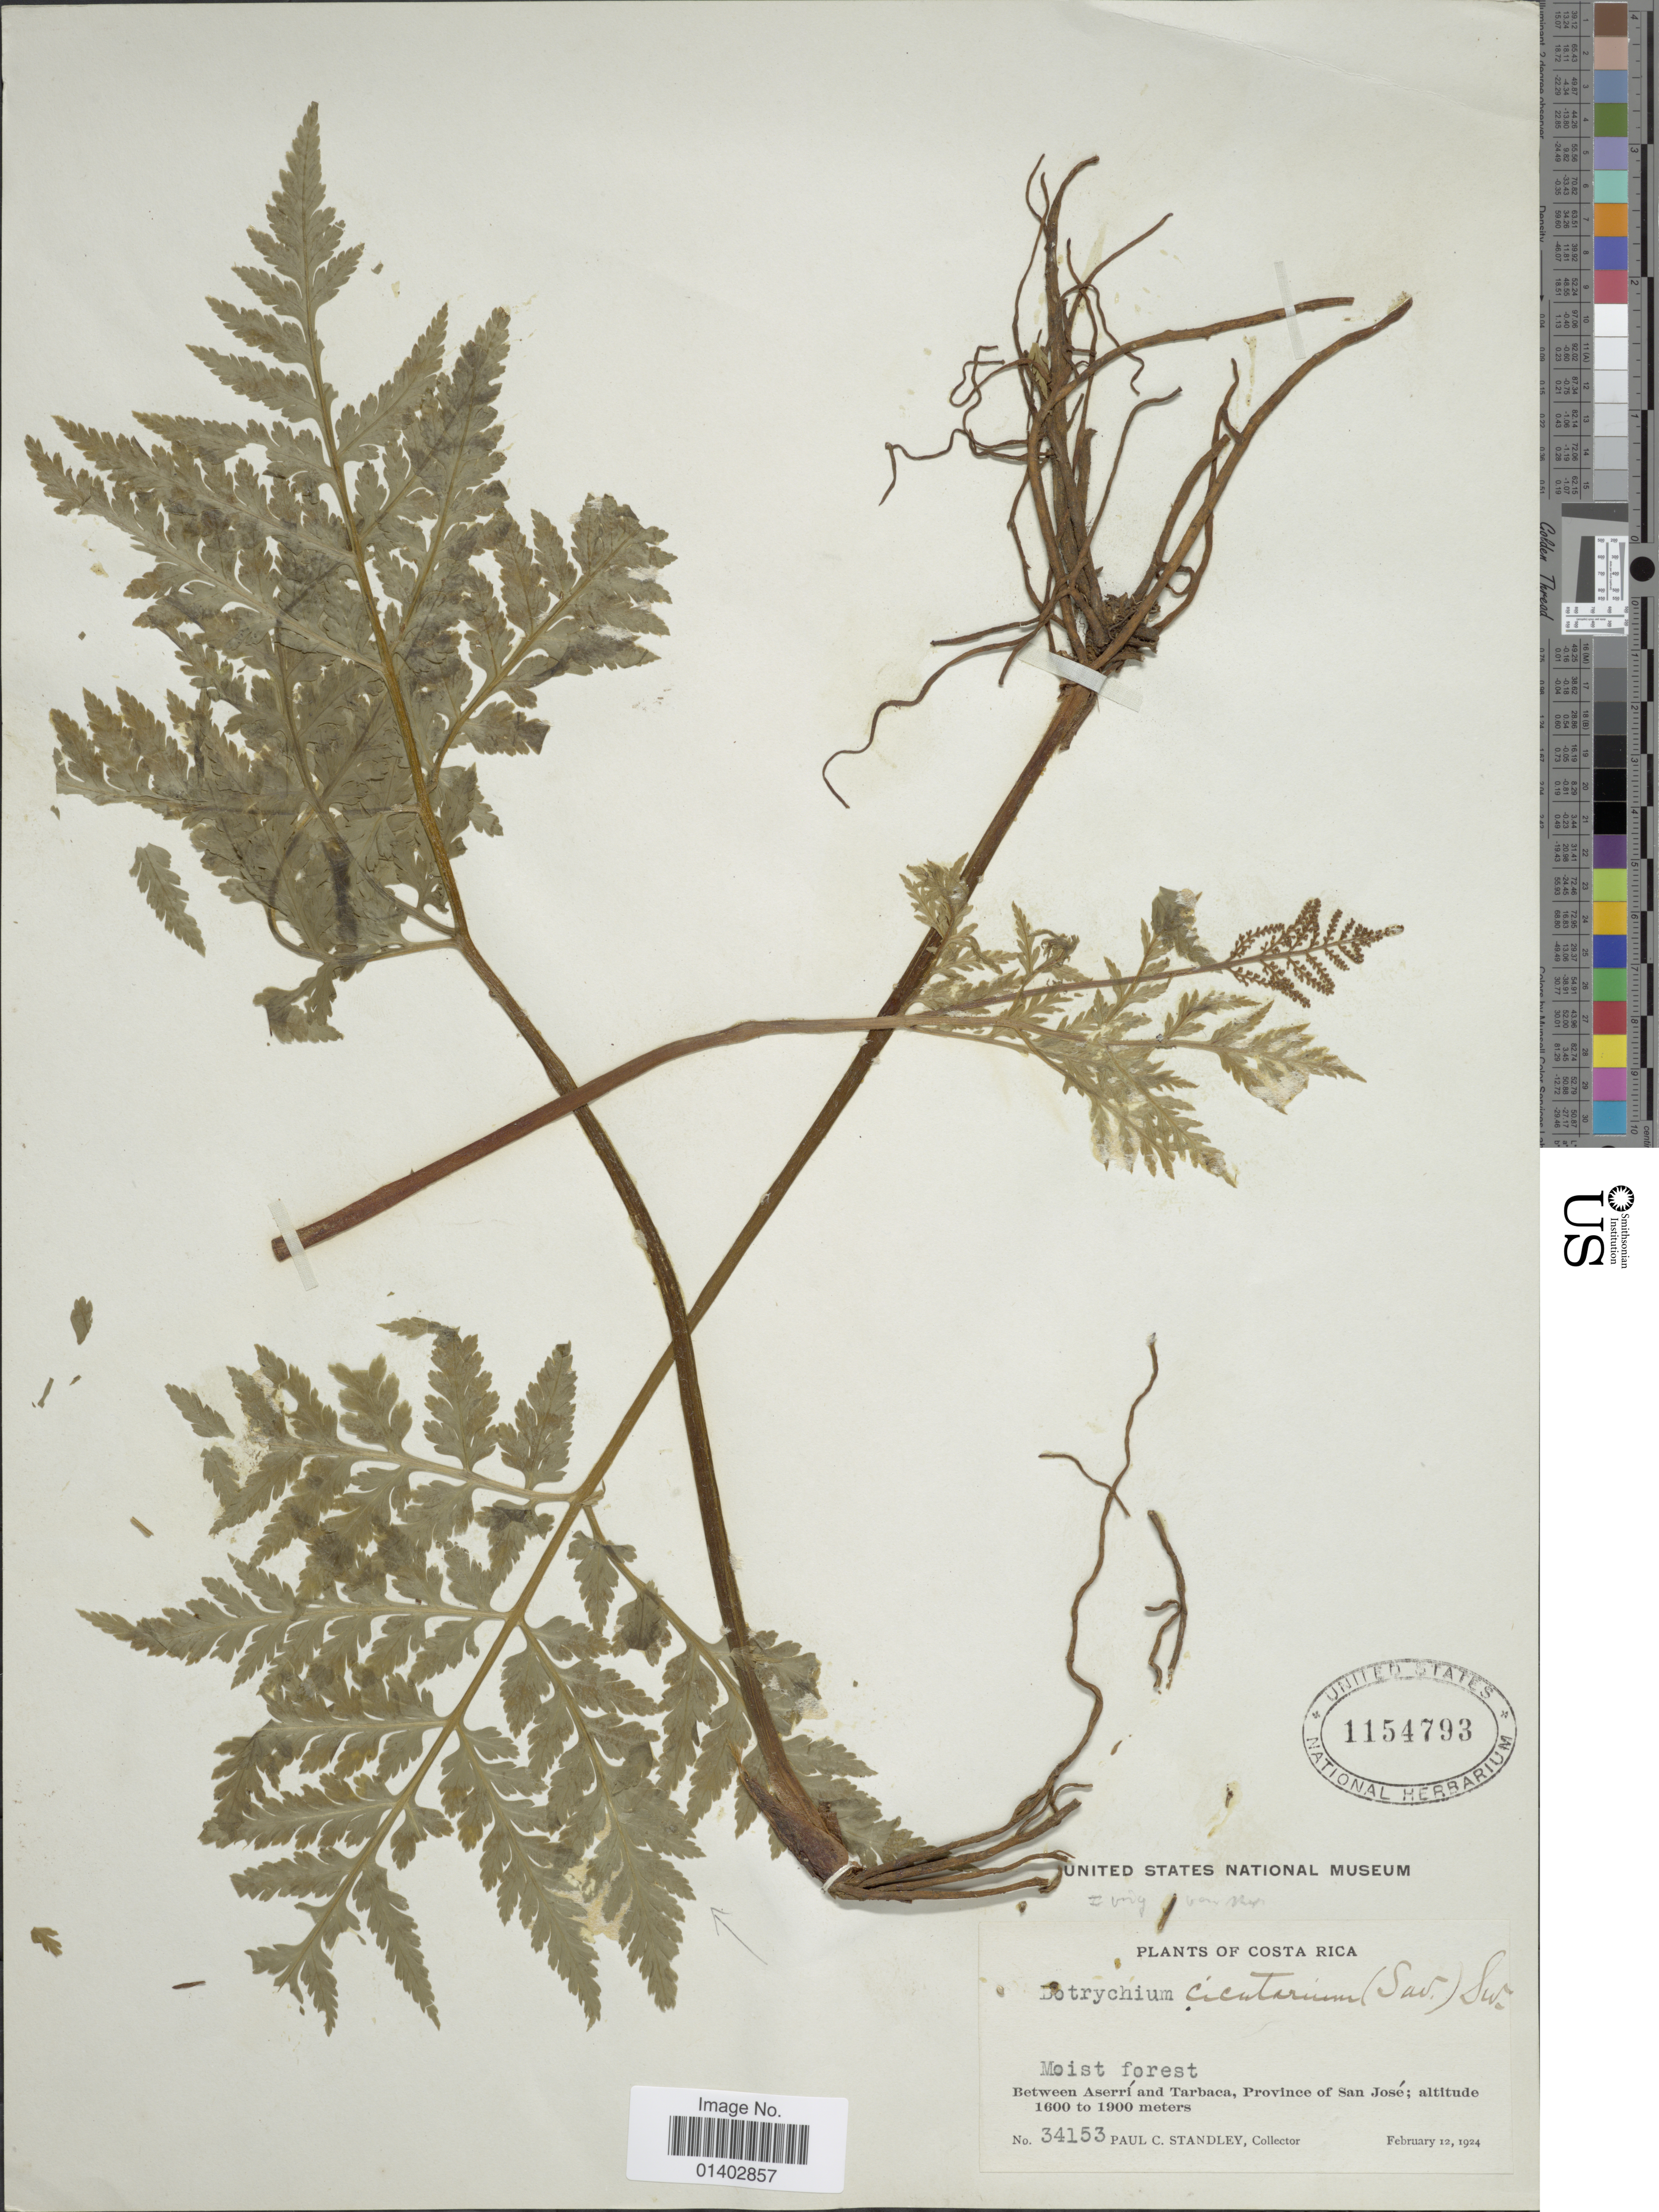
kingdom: Plantae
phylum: Tracheophyta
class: Polypodiopsida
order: Ophioglossales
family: Ophioglossaceae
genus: Botrychium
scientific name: Botrychium virginianum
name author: (L.) Sw.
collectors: P. C. Standley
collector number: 34153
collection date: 1924-02-12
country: Costa Rica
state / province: San José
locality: Between Aserrí and Tarbaca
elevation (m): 1600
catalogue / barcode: US 1154793